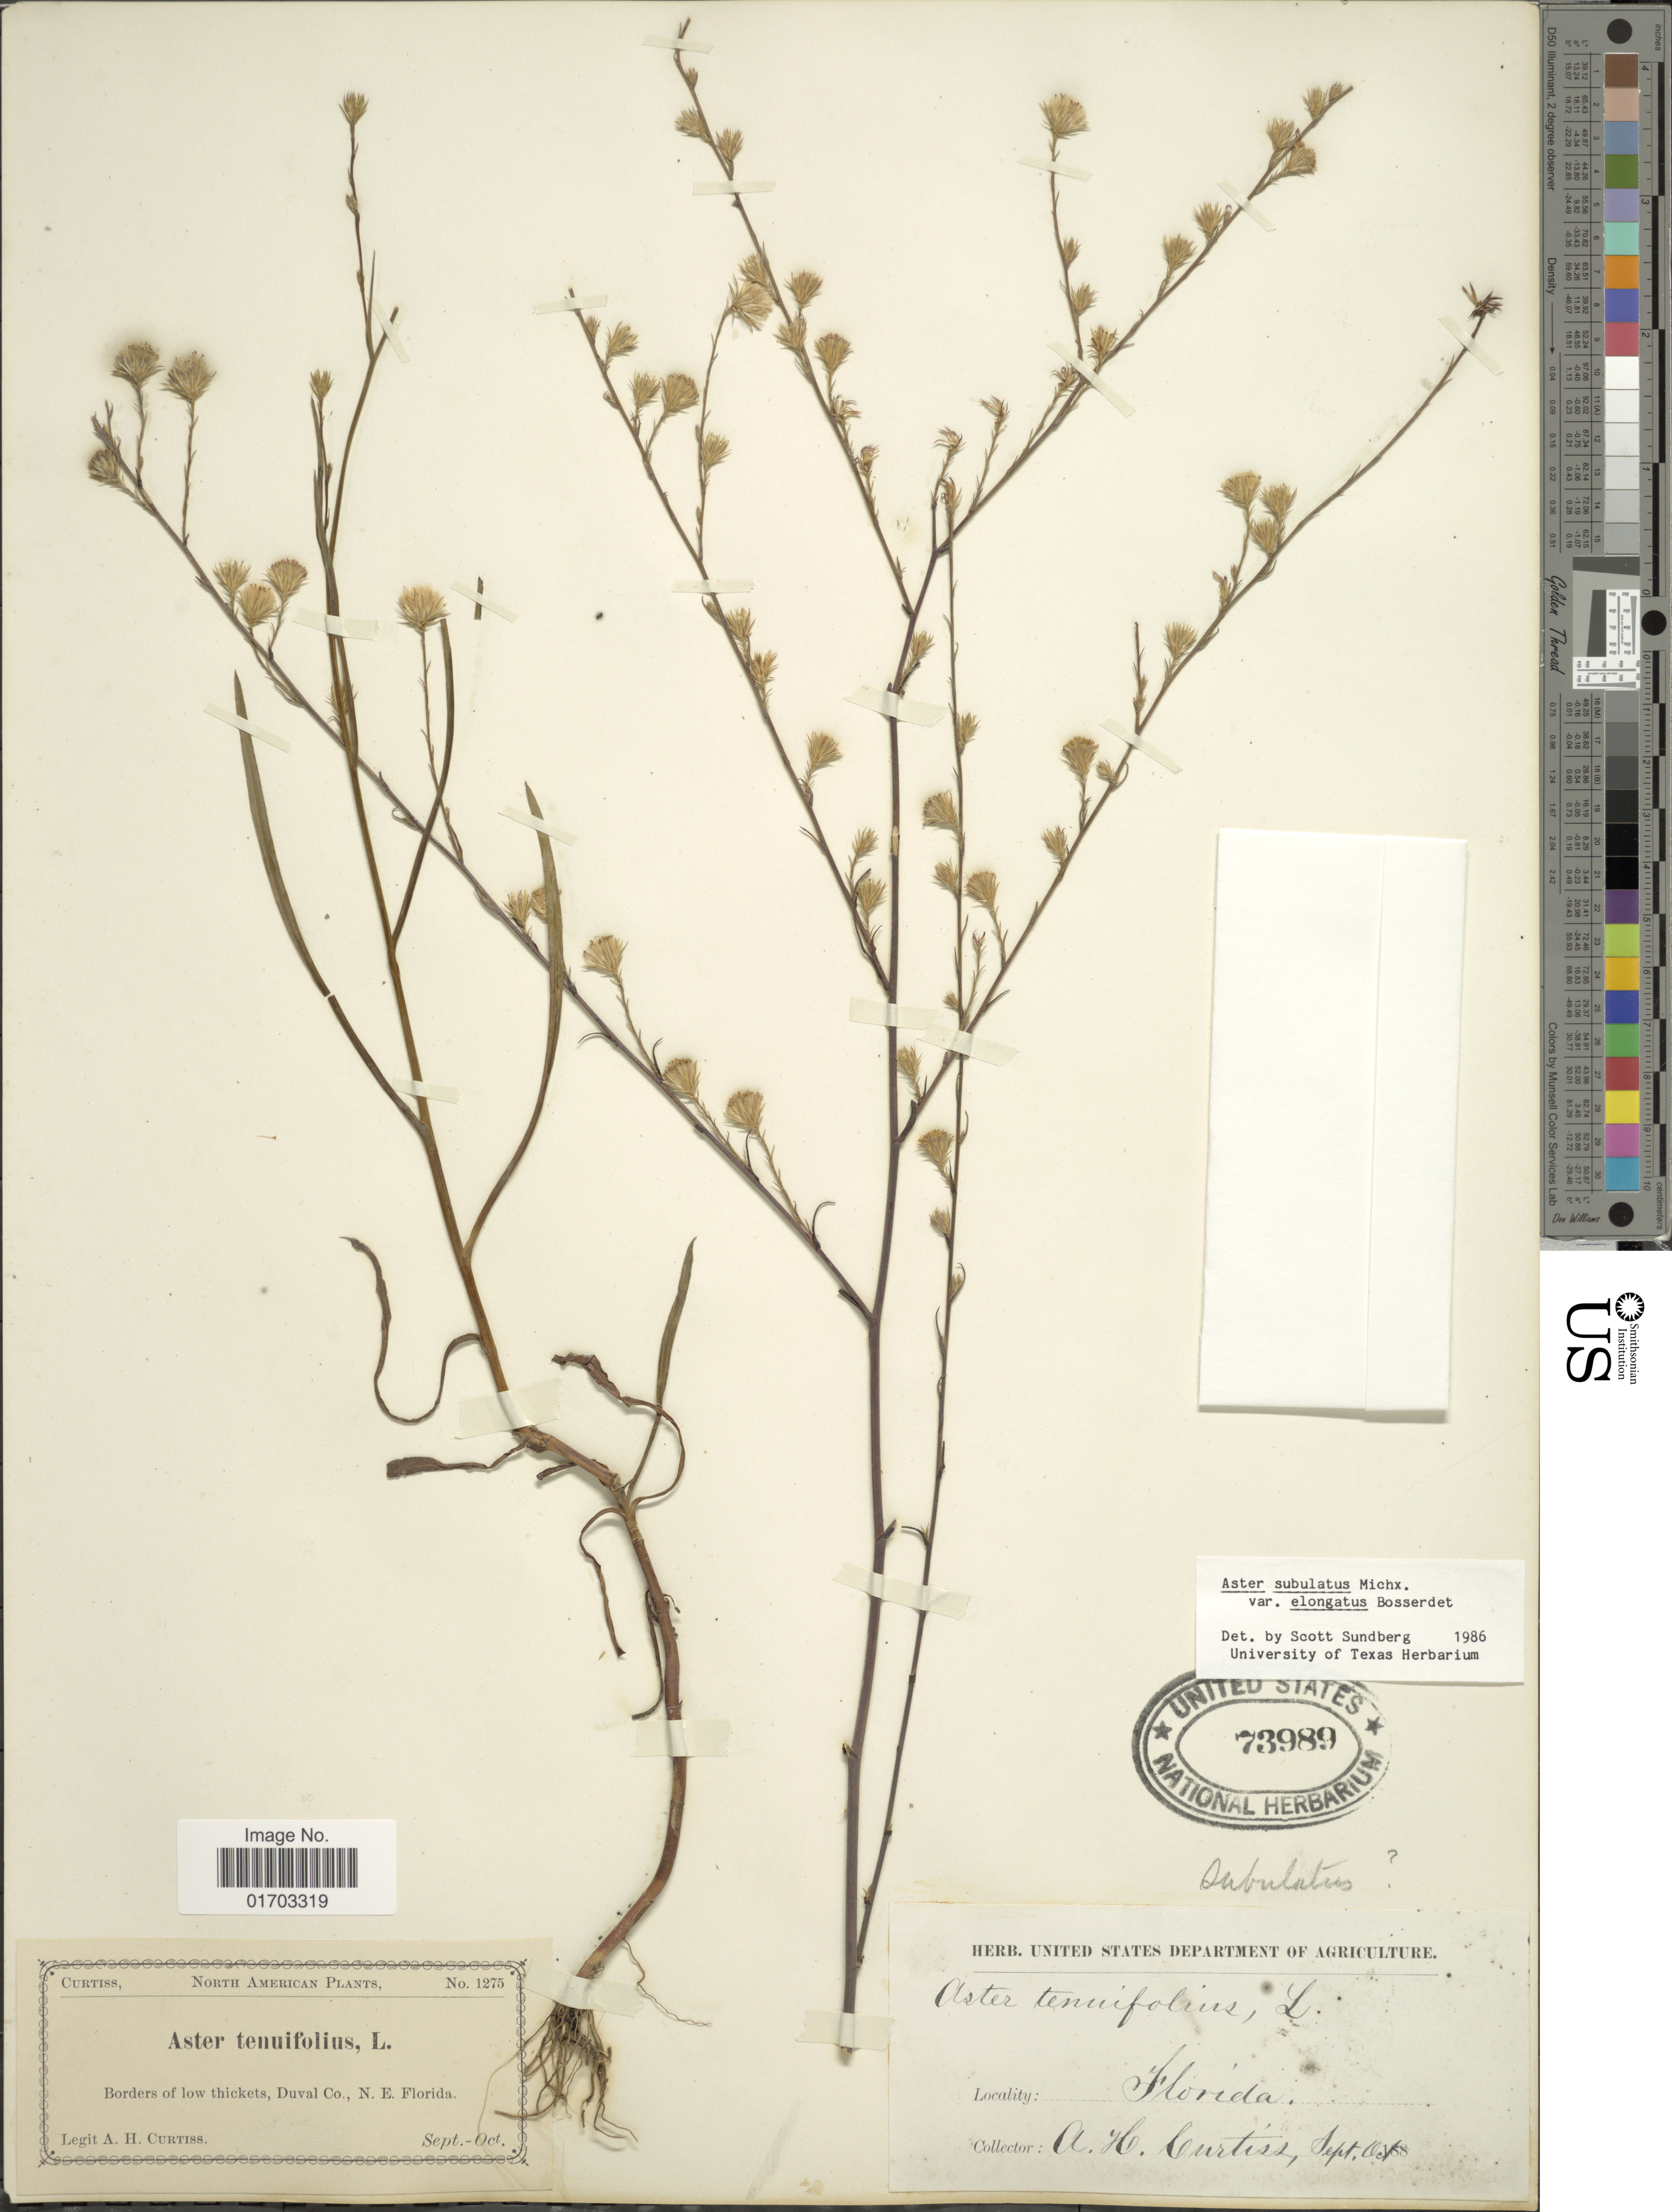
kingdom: Plantae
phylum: Tracheophyta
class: Magnoliopsida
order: Asterales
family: Asteraceae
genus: Symphyotrichum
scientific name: Symphyotrichum bahamense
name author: (Britton) G.L. Nesom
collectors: A. H. Curtiss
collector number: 1275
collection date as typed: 188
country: United States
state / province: Florida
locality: Borders of low thickets, Duval Co., N.E. Florida.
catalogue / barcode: US 73989